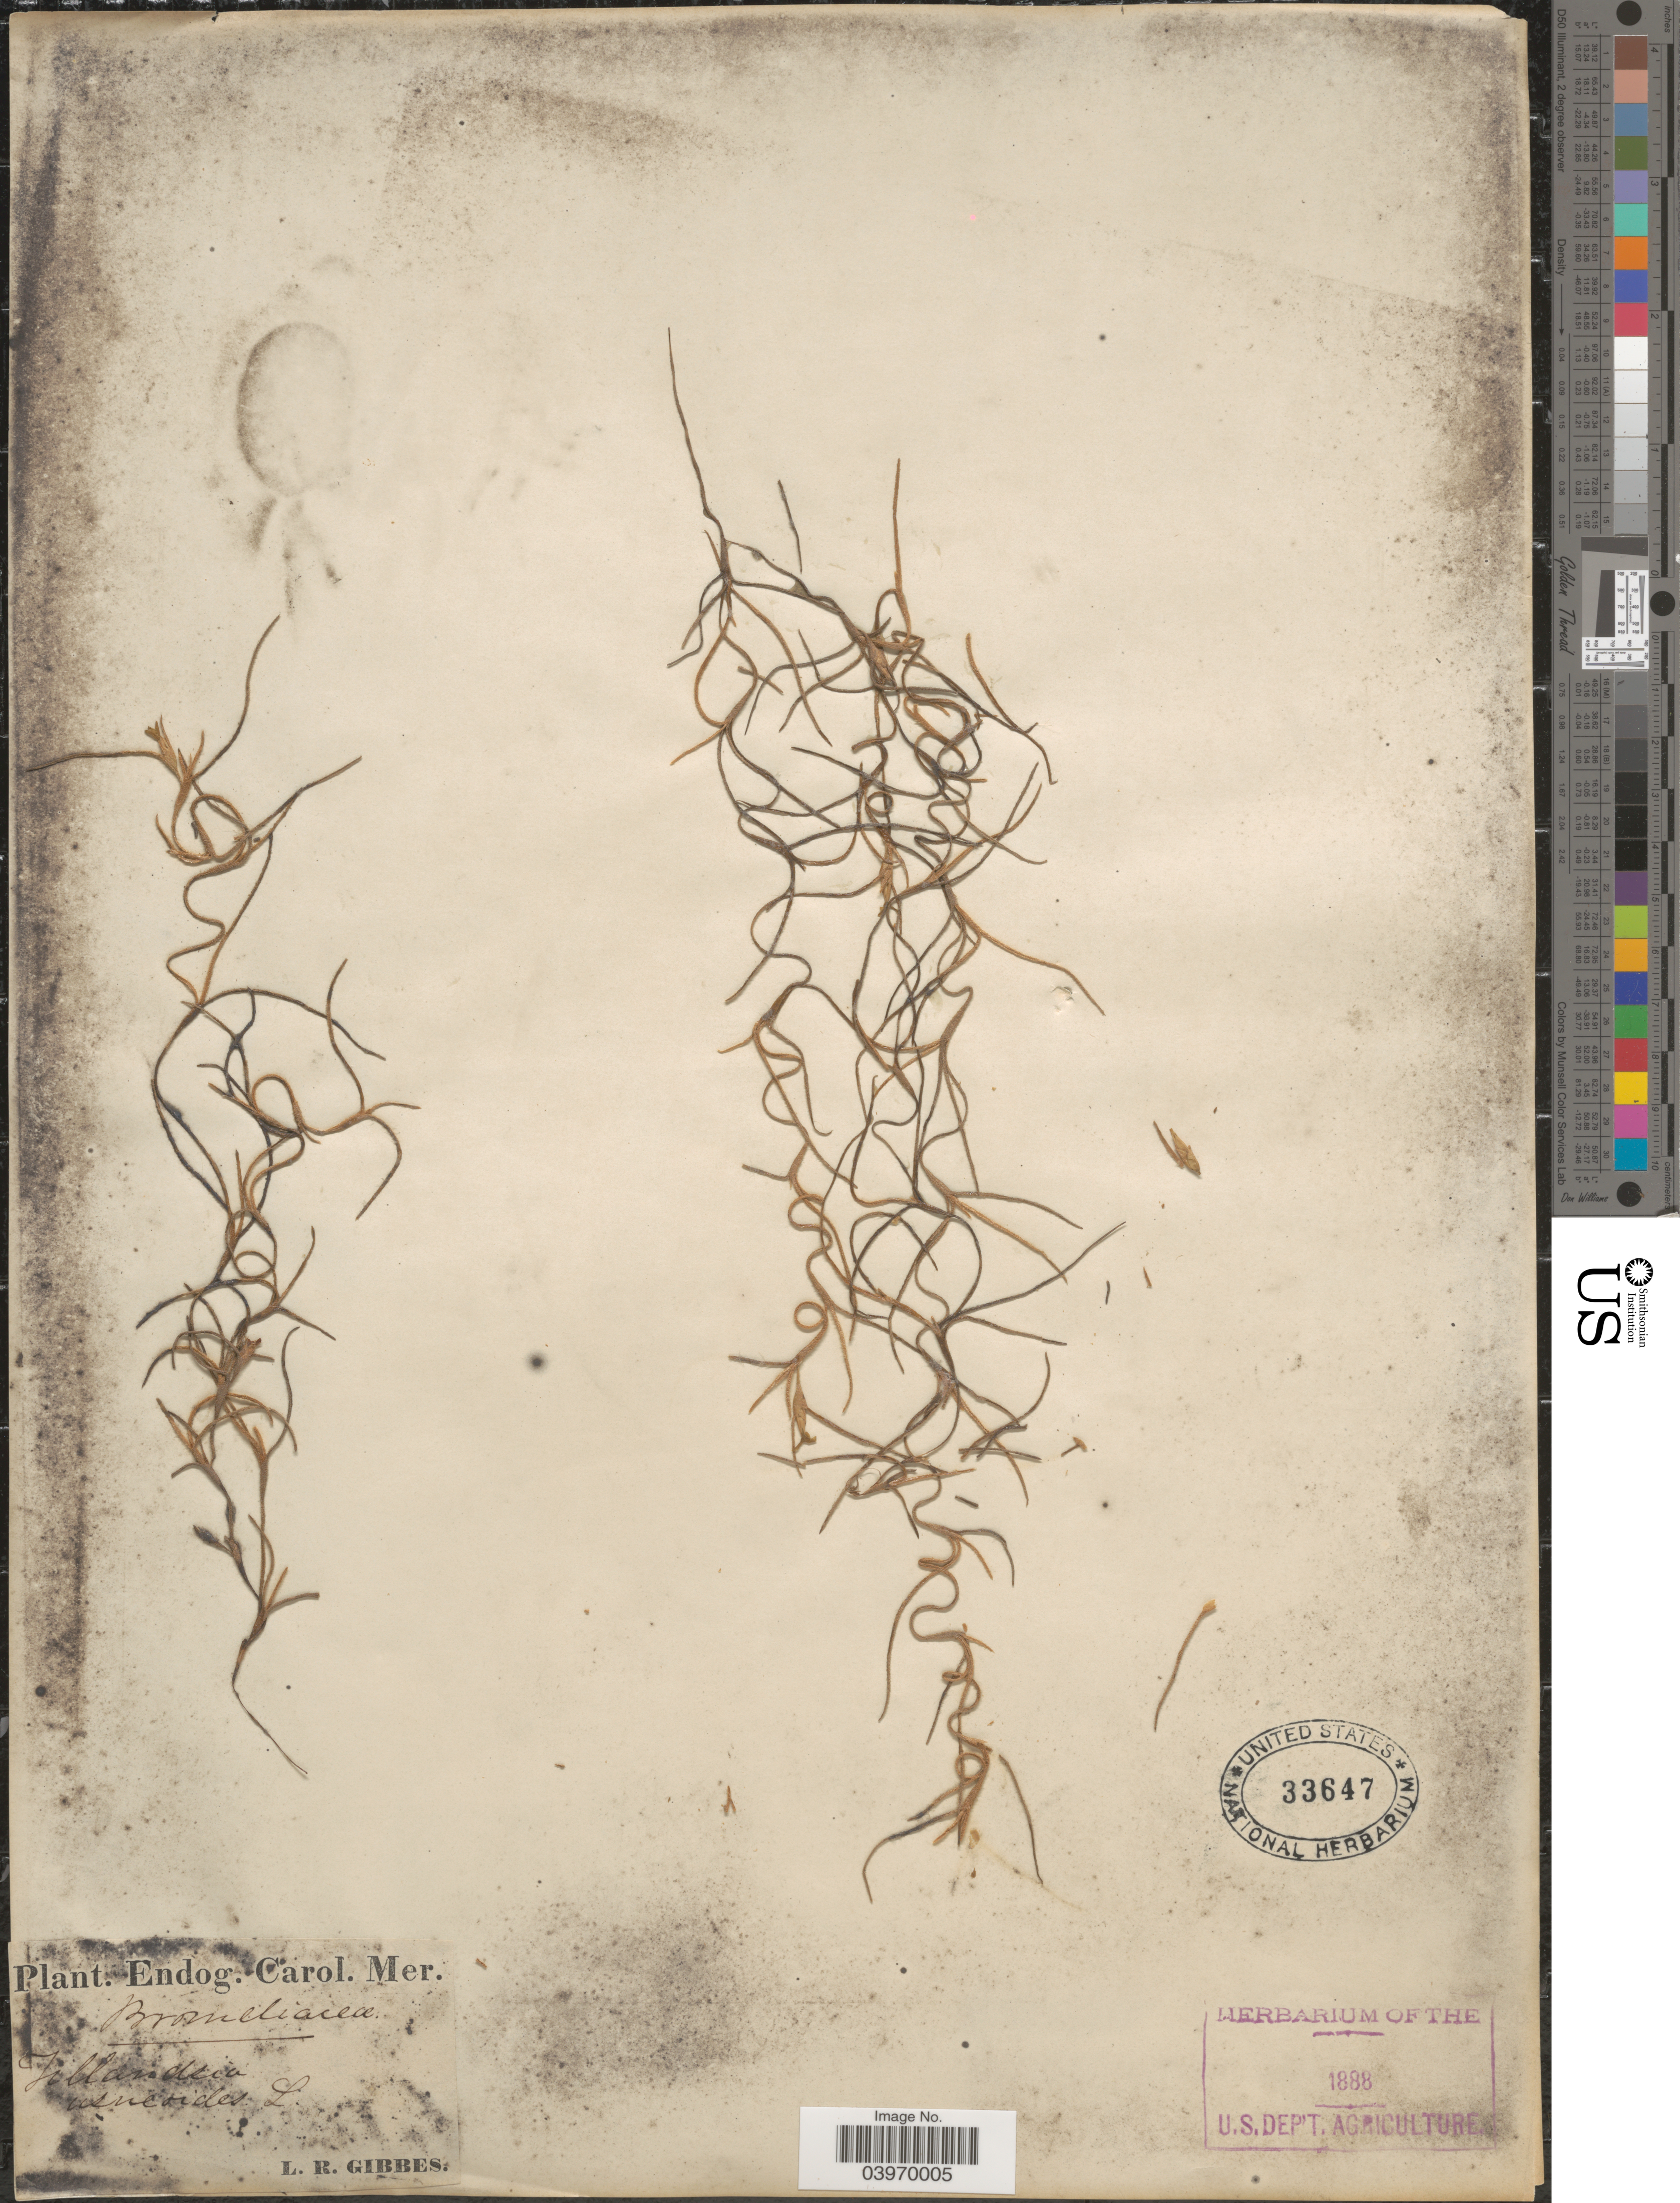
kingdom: Plantae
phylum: Tracheophyta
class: Liliopsida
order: Poales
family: Bromeliaceae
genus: Tillandsia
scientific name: Tillandsia usneoides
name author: (L.) L.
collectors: L. Gibbes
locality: Endog. Carol. Mer. [unsure placement]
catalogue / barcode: US 33647